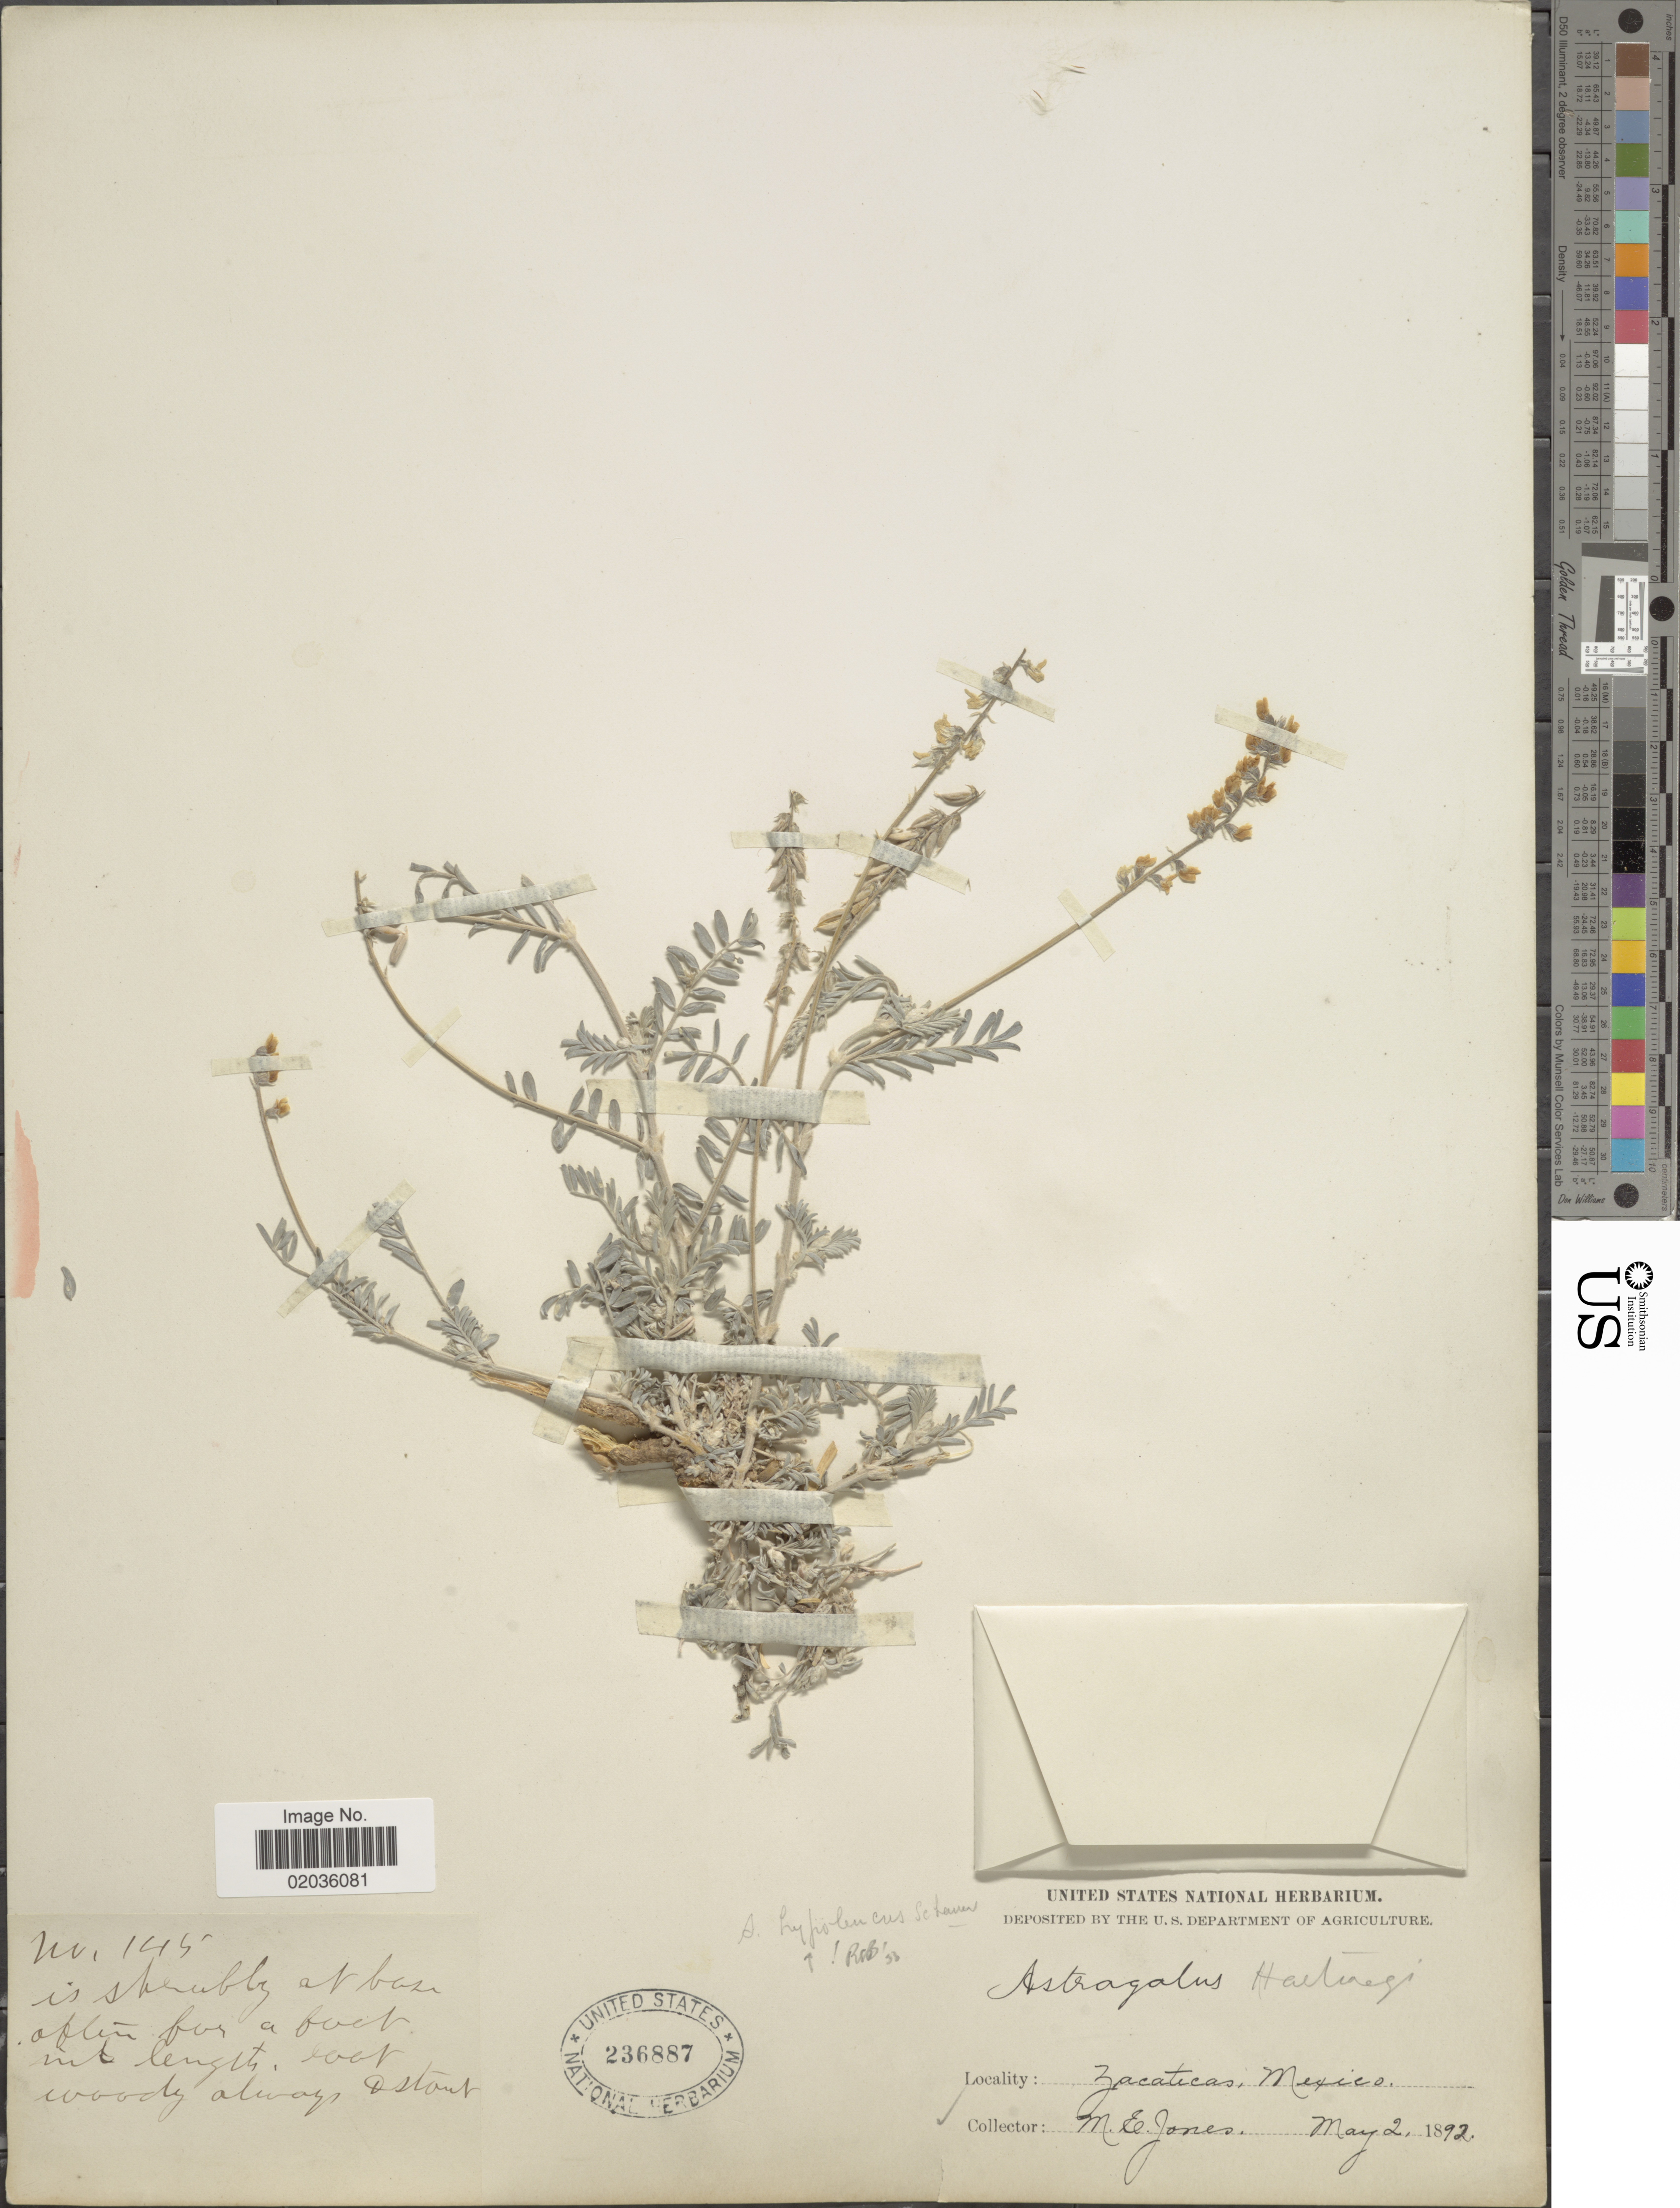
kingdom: Plantae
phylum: Tracheophyta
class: Magnoliopsida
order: Fabales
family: Fabaceae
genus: Astragalus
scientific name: Astragalus hypoleucus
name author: S. Schauer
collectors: M. E. Jones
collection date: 1892-05-02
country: Mexico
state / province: Zacatecas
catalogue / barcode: US 236887